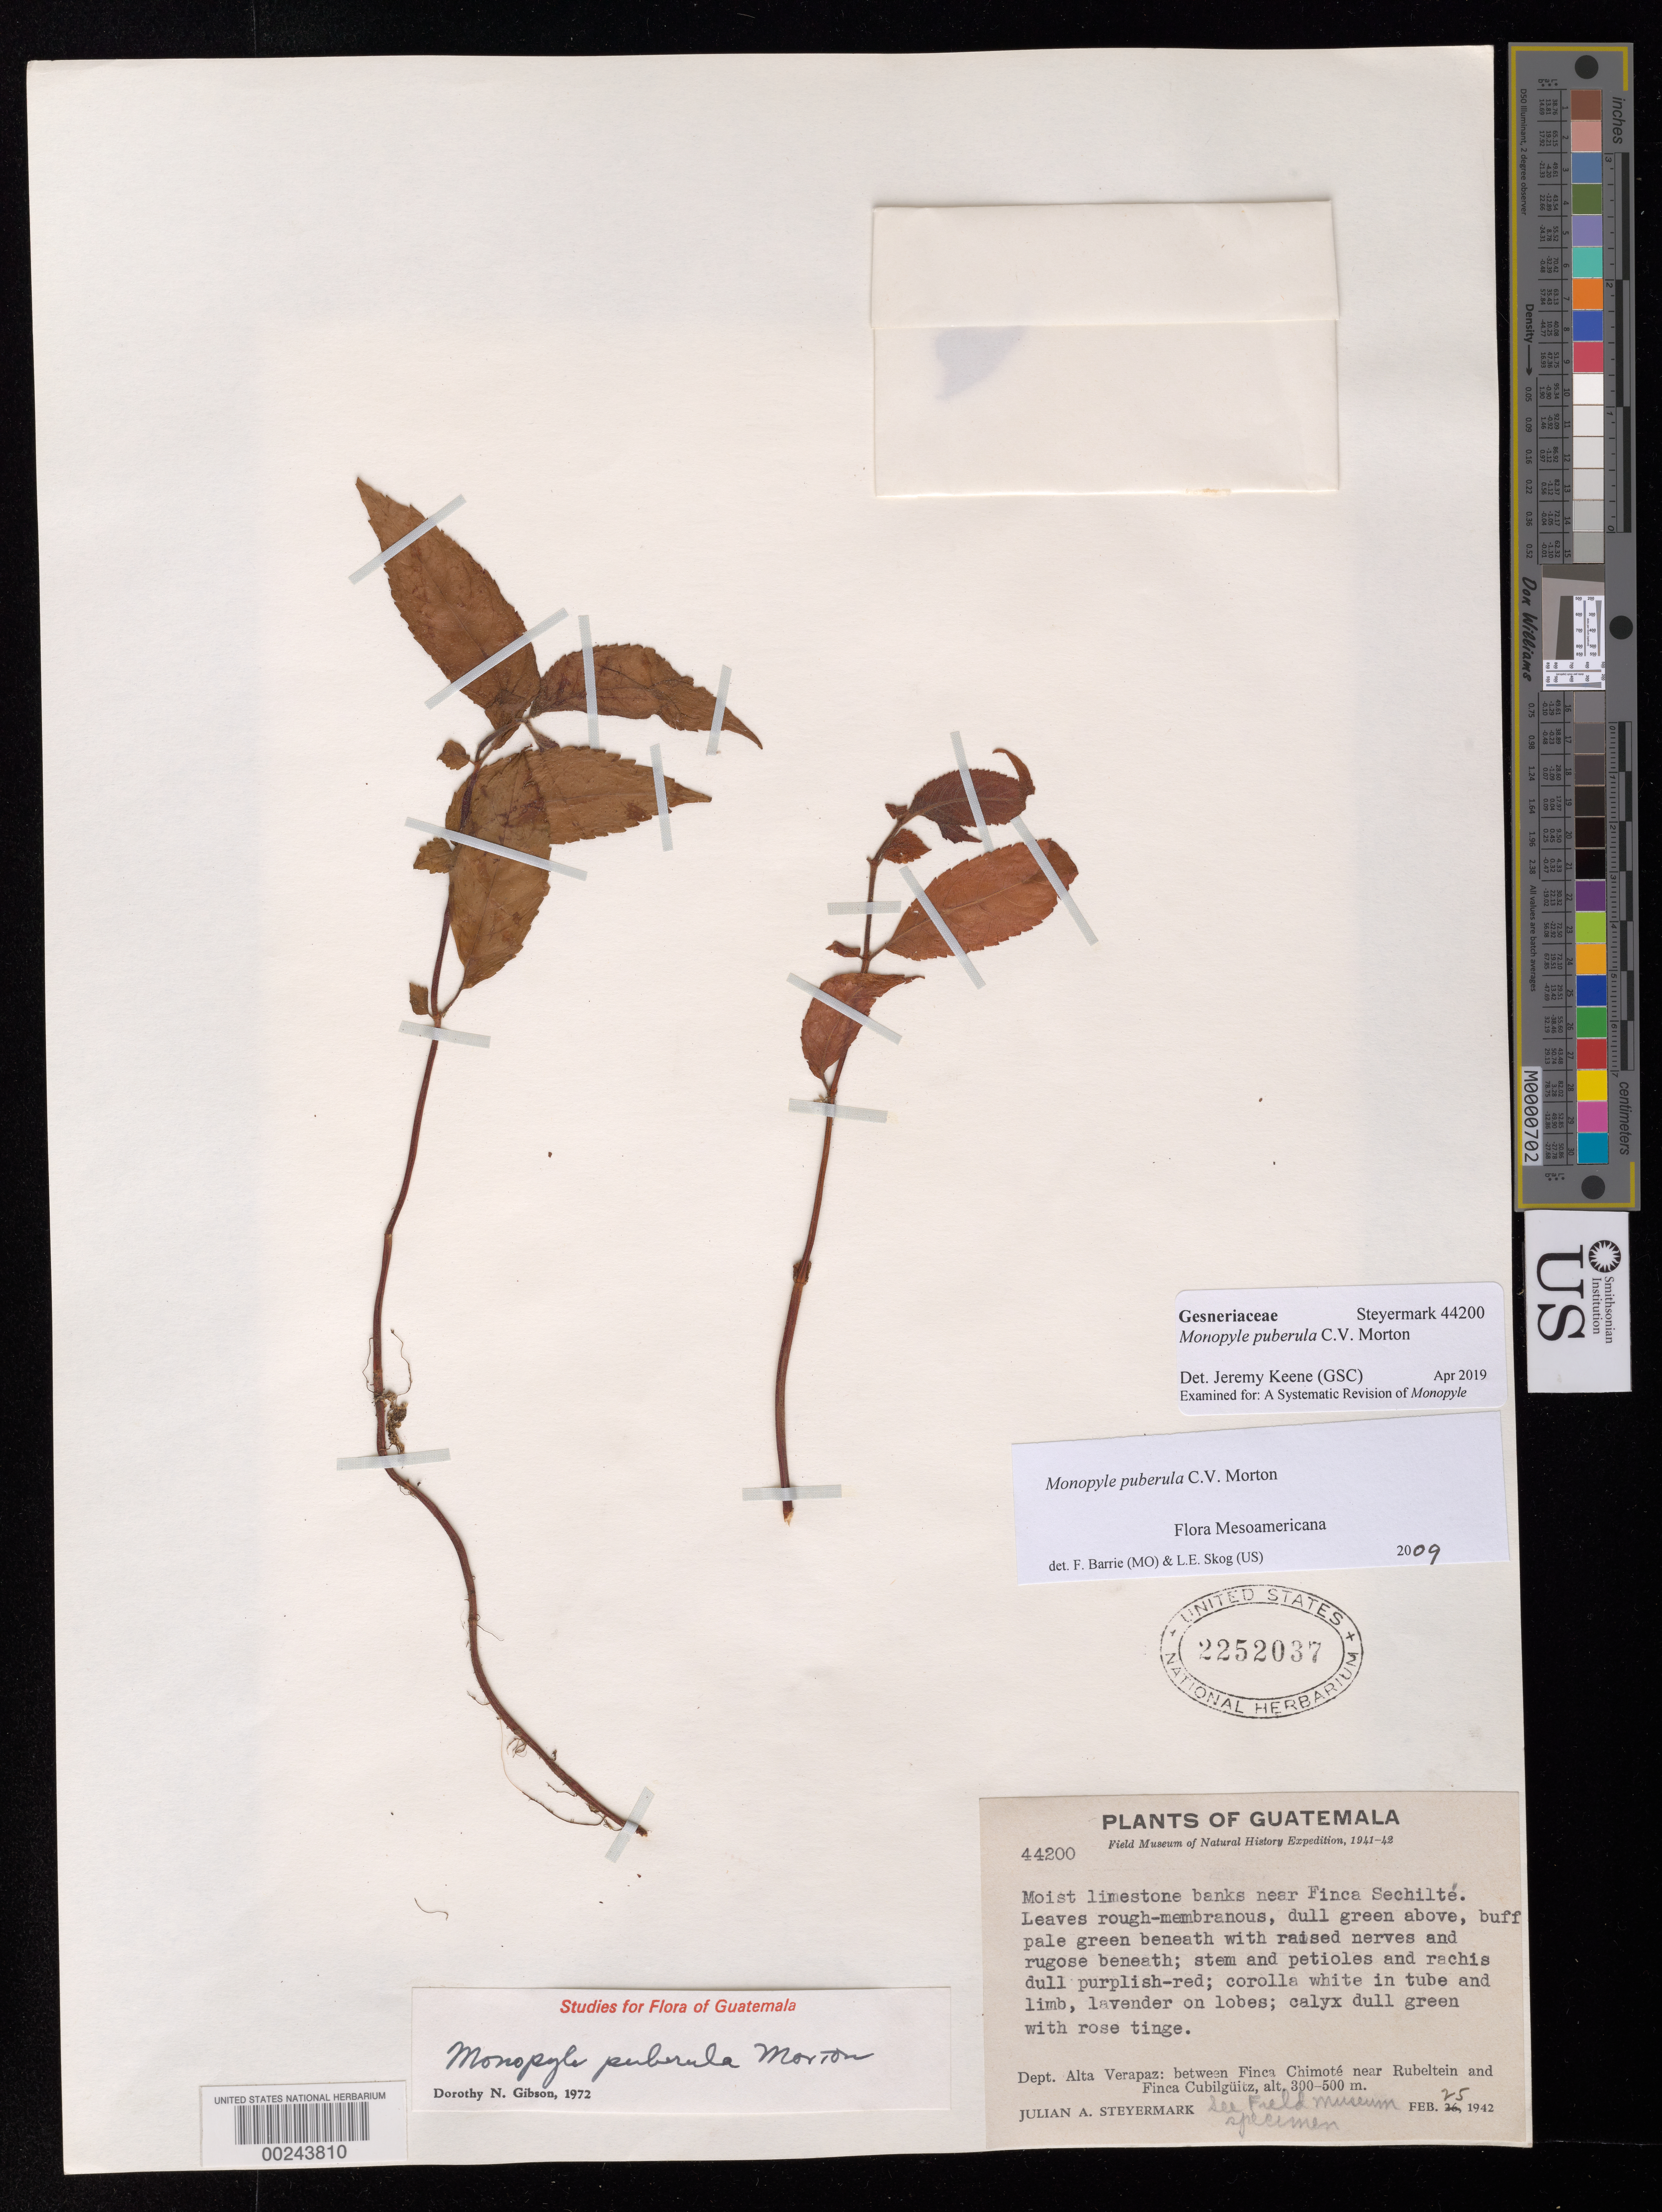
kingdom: Plantae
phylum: Tracheophyta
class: Magnoliopsida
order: Lamiales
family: Gesneriaceae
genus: Monopyle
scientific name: Monopyle puberula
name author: C.V. Morton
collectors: J. Steyermark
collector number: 44200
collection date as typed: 25 Feb 1942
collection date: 1942-02-25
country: Guatemala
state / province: Alta Verapaz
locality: Between Finca Chimote near Rubeltein and Finca Cubilguitz, near Finca Sechilte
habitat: Moist limestone banks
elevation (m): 300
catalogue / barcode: US 2252037